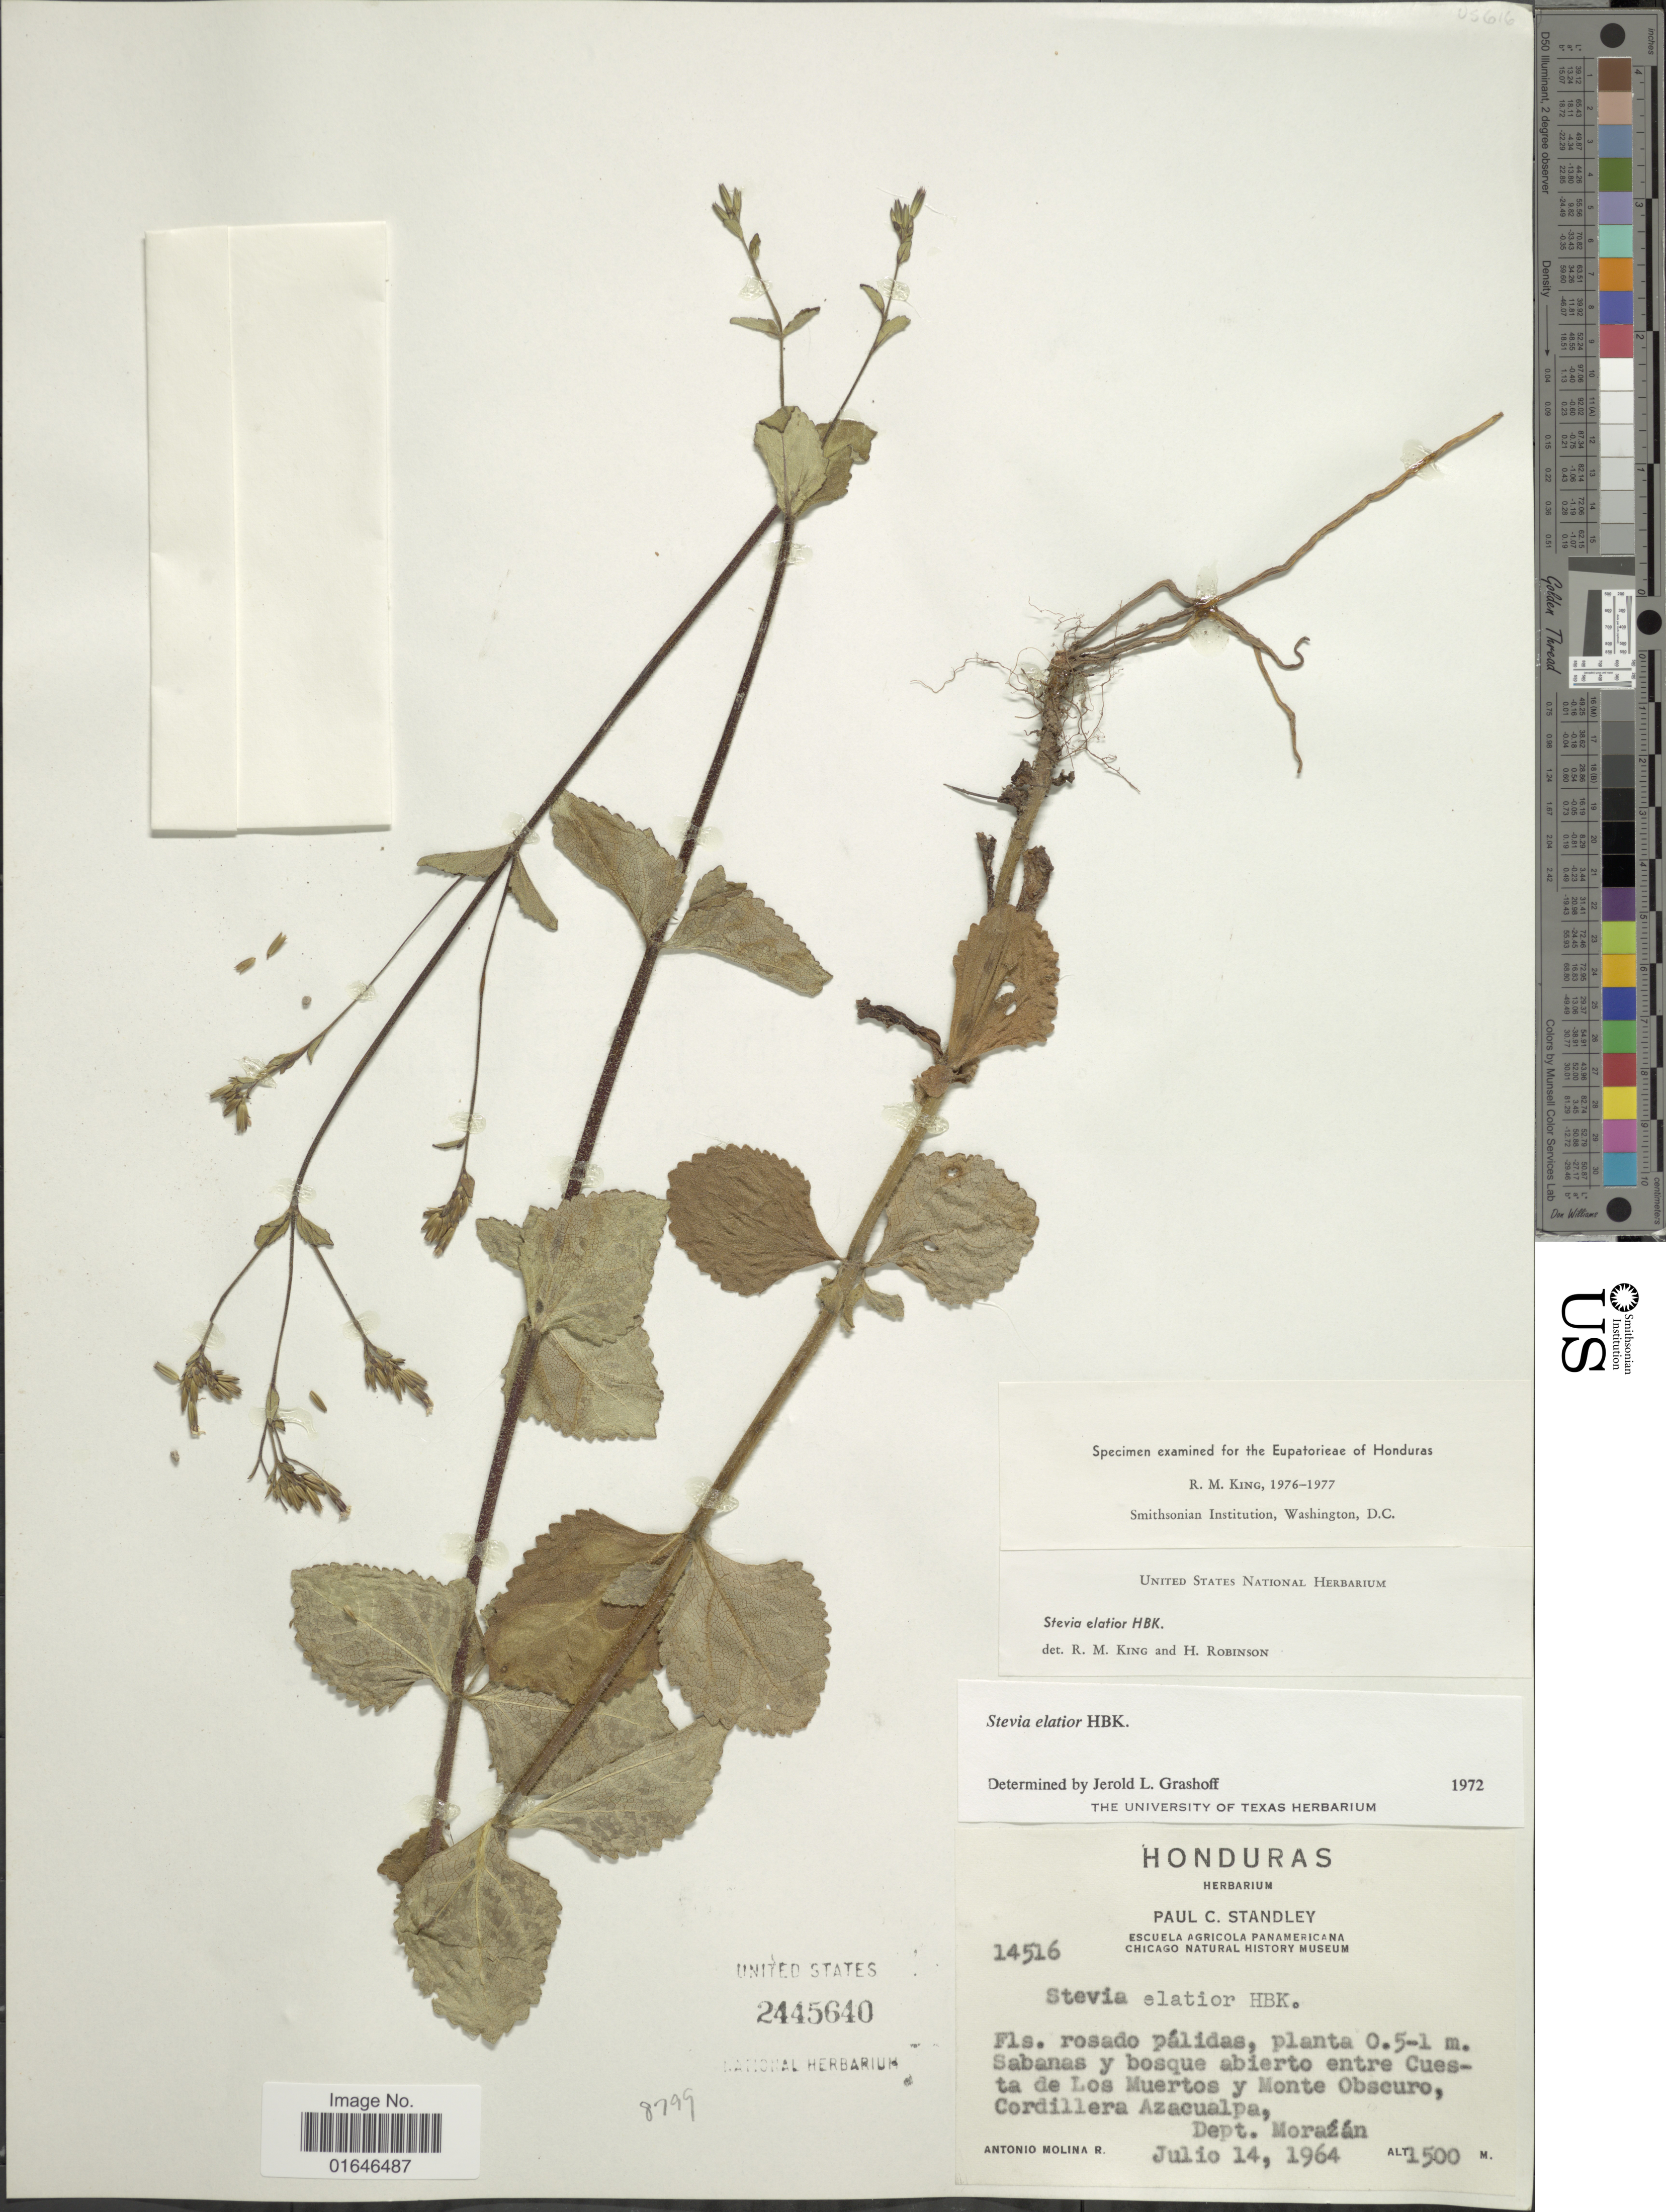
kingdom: Plantae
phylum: Tracheophyta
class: Magnoliopsida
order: Asterales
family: Asteraceae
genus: Stevia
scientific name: Stevia elatior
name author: Kunth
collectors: A. Molina R.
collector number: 14516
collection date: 1964-07-14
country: Honduras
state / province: Fco. Morazán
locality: Sabanas y bosque abierto entre Cuesta de Los Muertos y Monte Obscuro, Cordillera Azacualpa, Dept. Morazán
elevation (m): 1500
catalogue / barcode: US 2445640